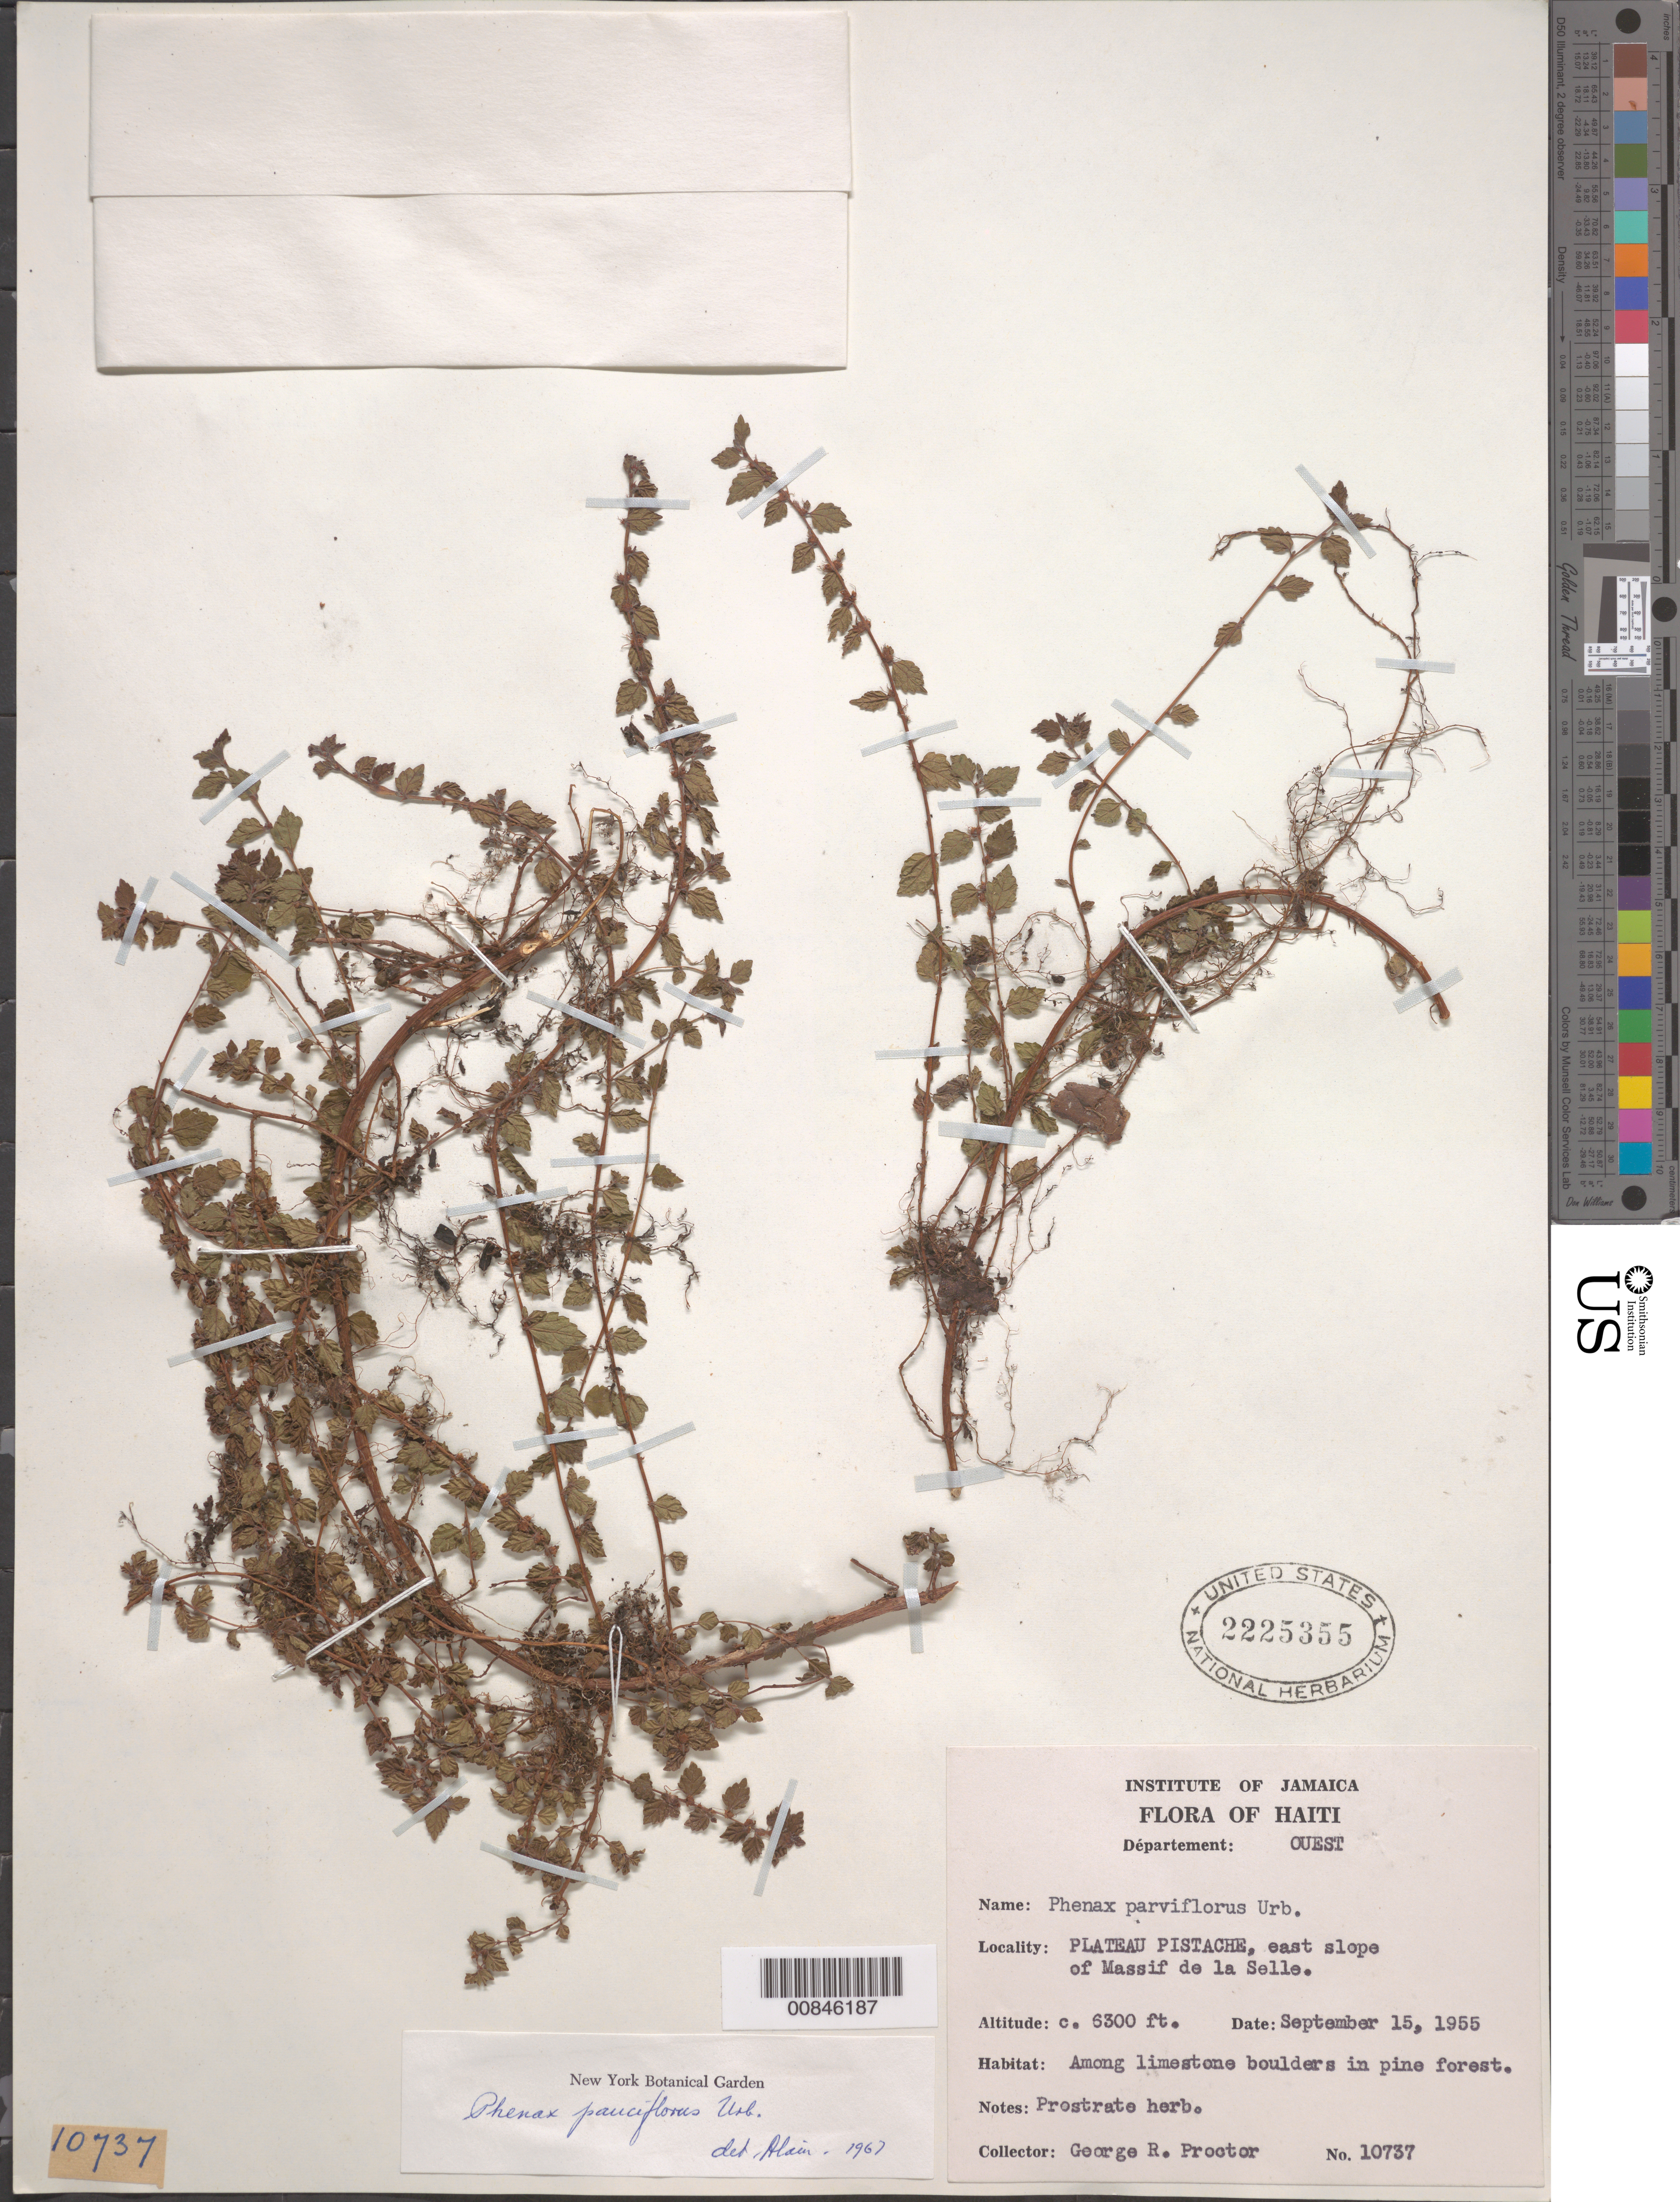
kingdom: Plantae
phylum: Tracheophyta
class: Magnoliopsida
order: Rosales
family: Urticaceae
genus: Phenax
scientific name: Phenax pauciflorus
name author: Urb.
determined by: Liogier, Alain H.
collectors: G. R. Proctor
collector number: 10737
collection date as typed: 15 Sep 1955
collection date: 1955-09-15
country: Haiti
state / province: Ouest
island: Hispaniola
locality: Plateau Pistache, east slope of Massif de la Selle.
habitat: Among limestone boulders in pine forest.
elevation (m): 1920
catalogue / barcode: US 2225355